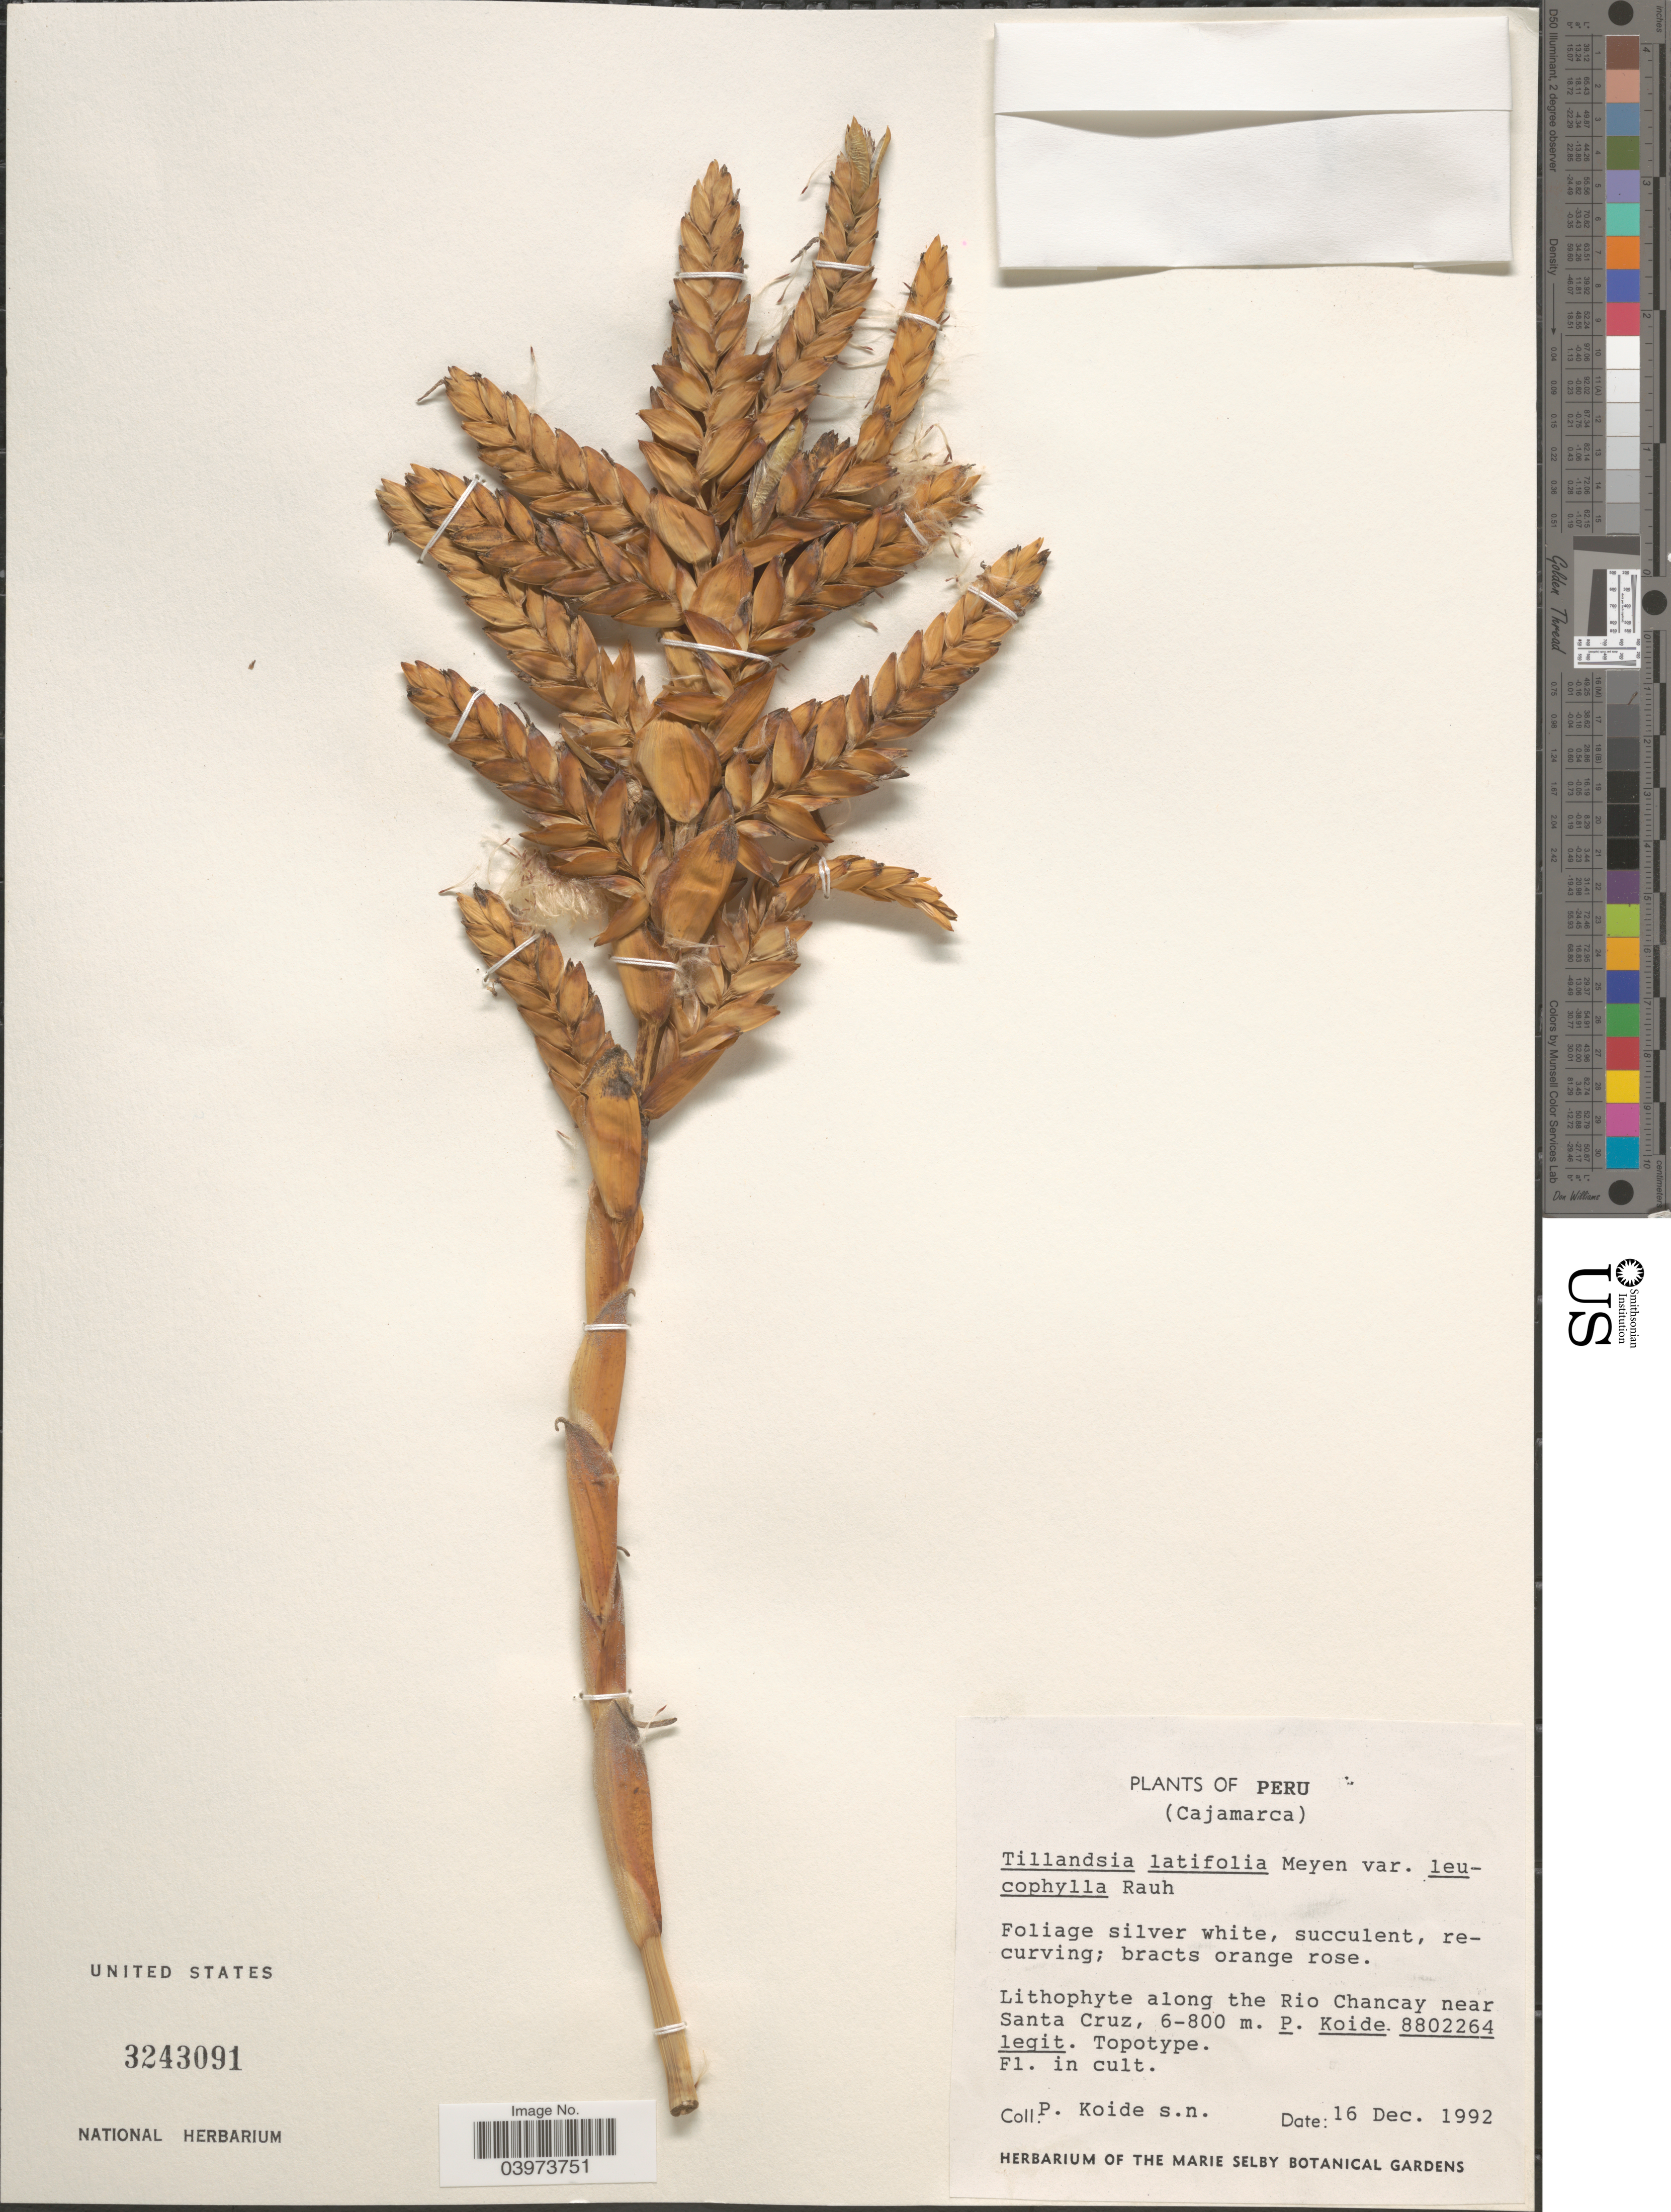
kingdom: Plantae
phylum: Tracheophyta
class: Liliopsida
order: Poales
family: Bromeliaceae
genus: Tillandsia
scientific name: Tillandsia latifolia var. leucophylla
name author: Rauh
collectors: P. Koide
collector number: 8802264?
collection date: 1992-12-16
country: Peru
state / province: Cajamarca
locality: Along the Rio Chancay near Santa Cruz.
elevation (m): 600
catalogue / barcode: US 3243091